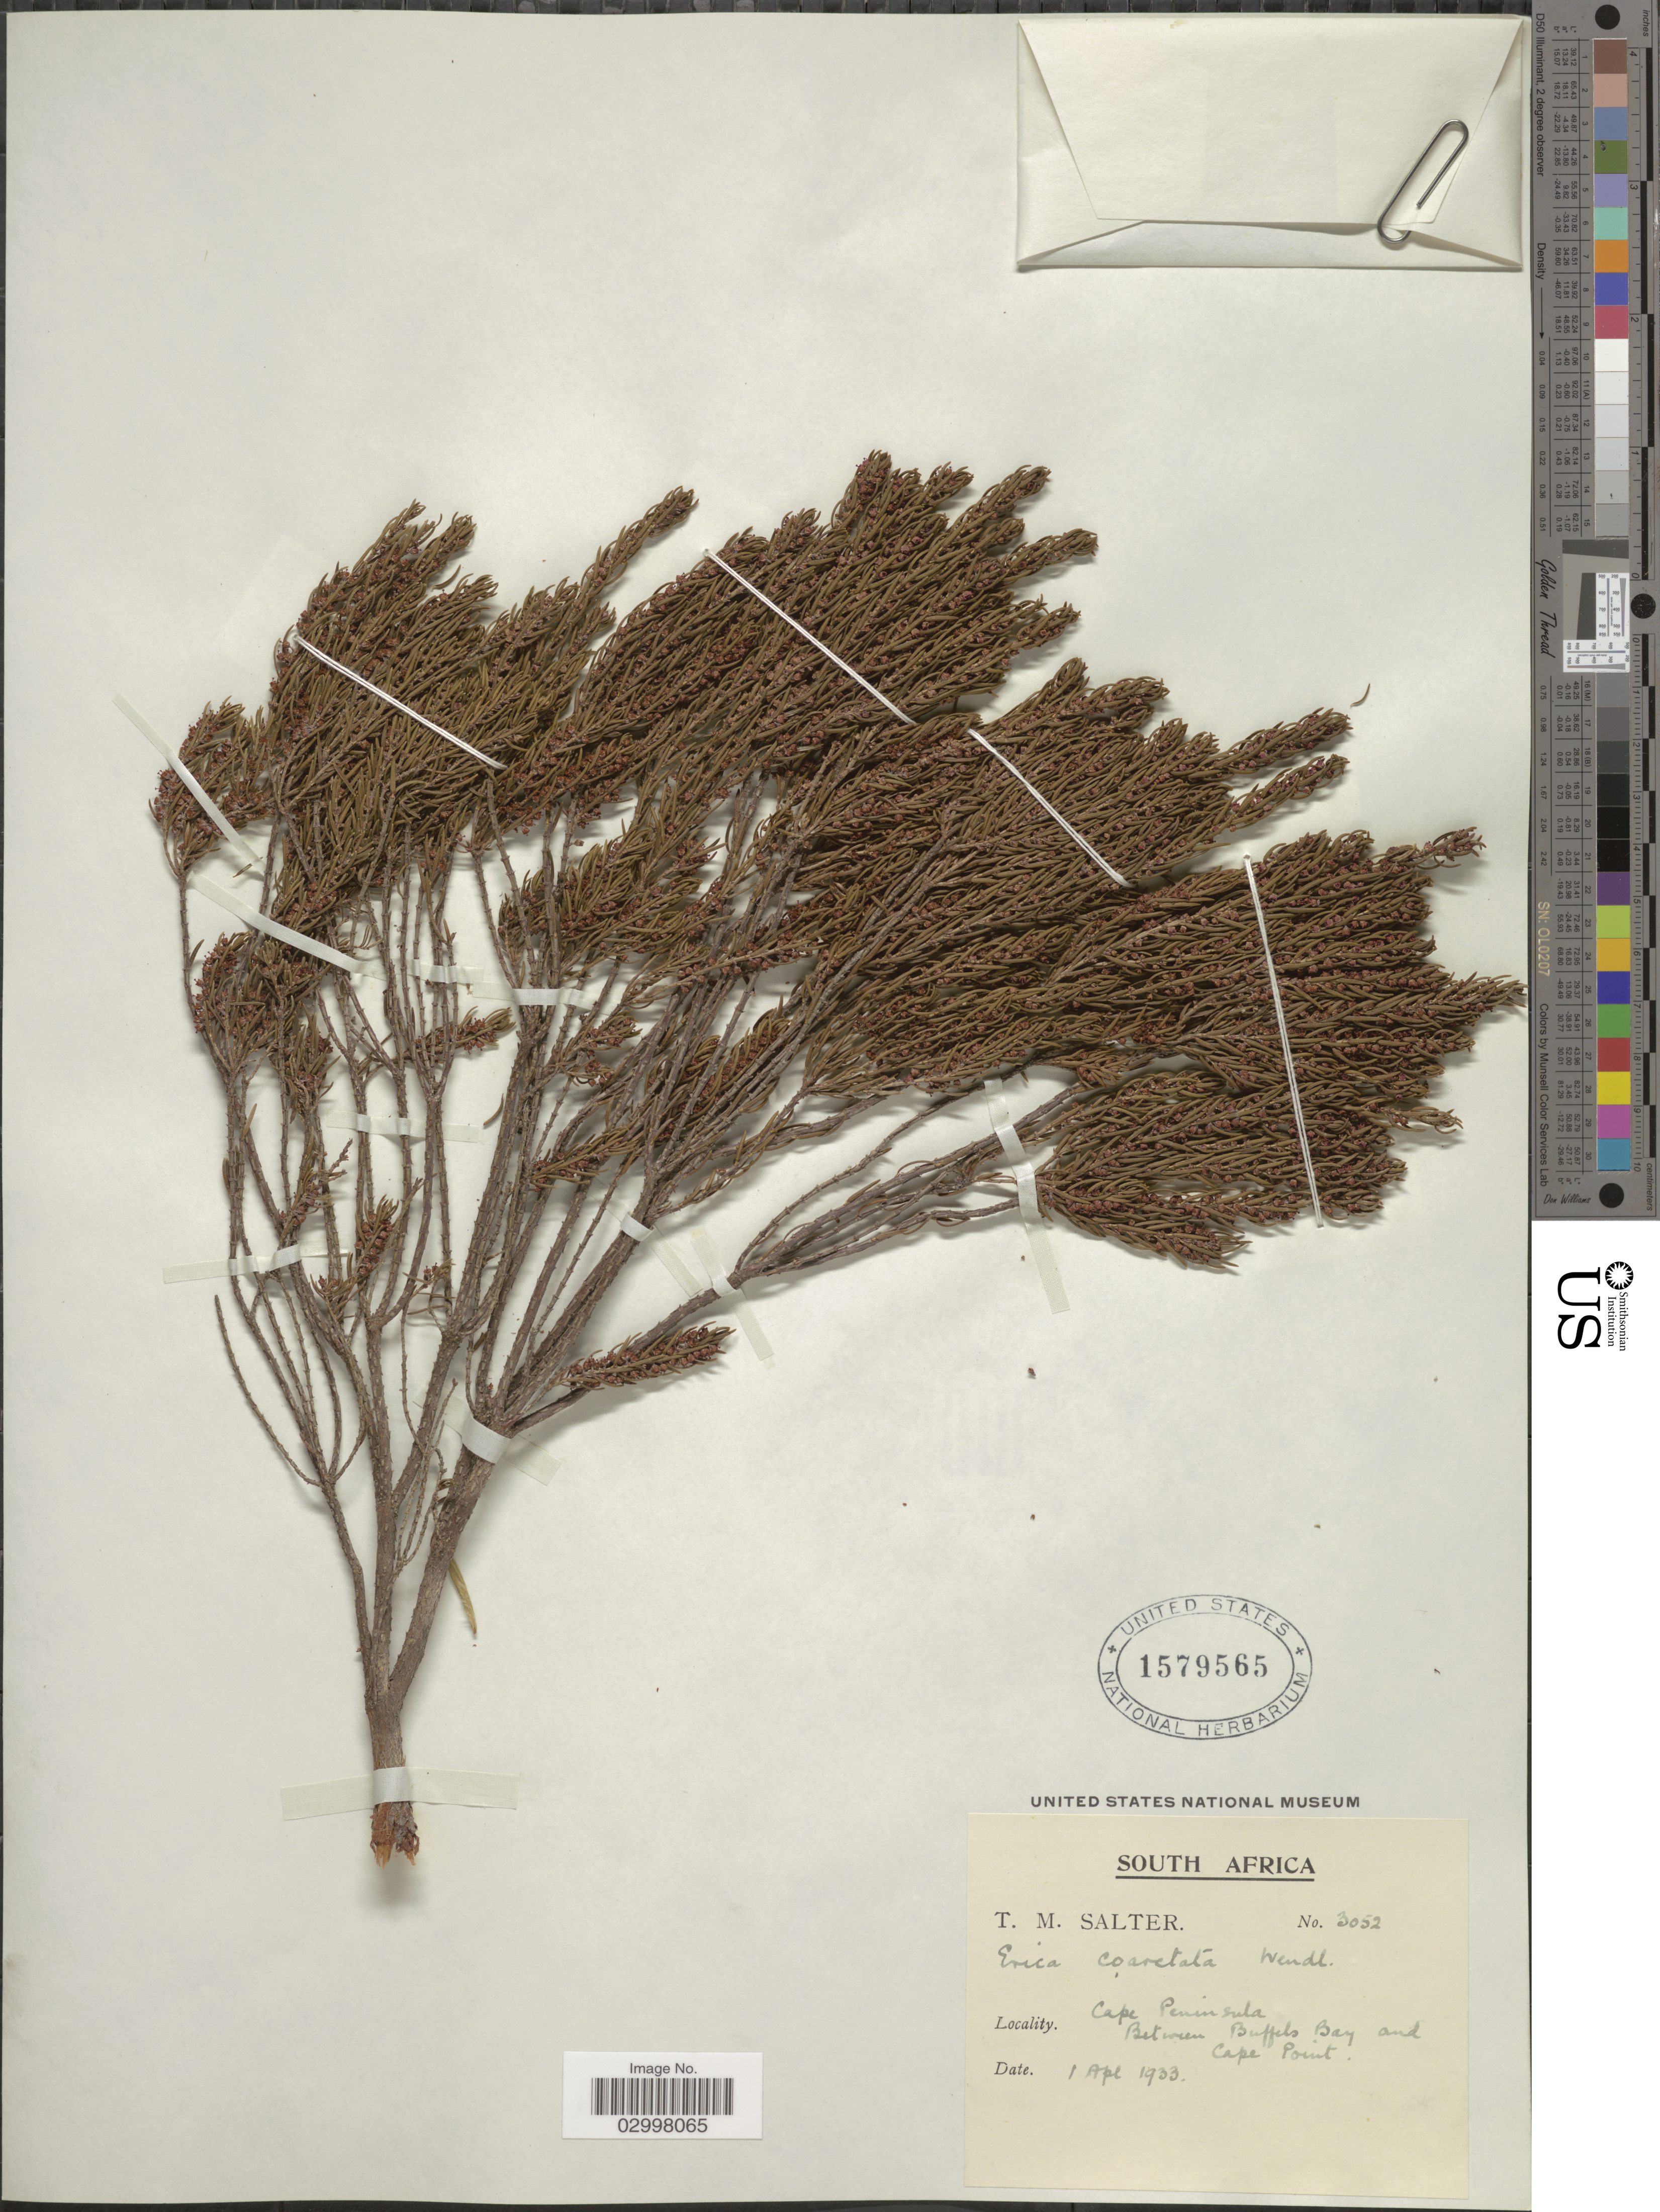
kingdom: Plantae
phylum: Tracheophyta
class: Magnoliopsida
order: Ericales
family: Ericaceae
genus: Erica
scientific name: Erica coarctata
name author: J.C. Wendl.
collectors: T. Salter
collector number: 3052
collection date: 1933-04-01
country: South Africa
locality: Cape Peninsula. Between Buffels Bay and Cape Point.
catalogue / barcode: US 1579565